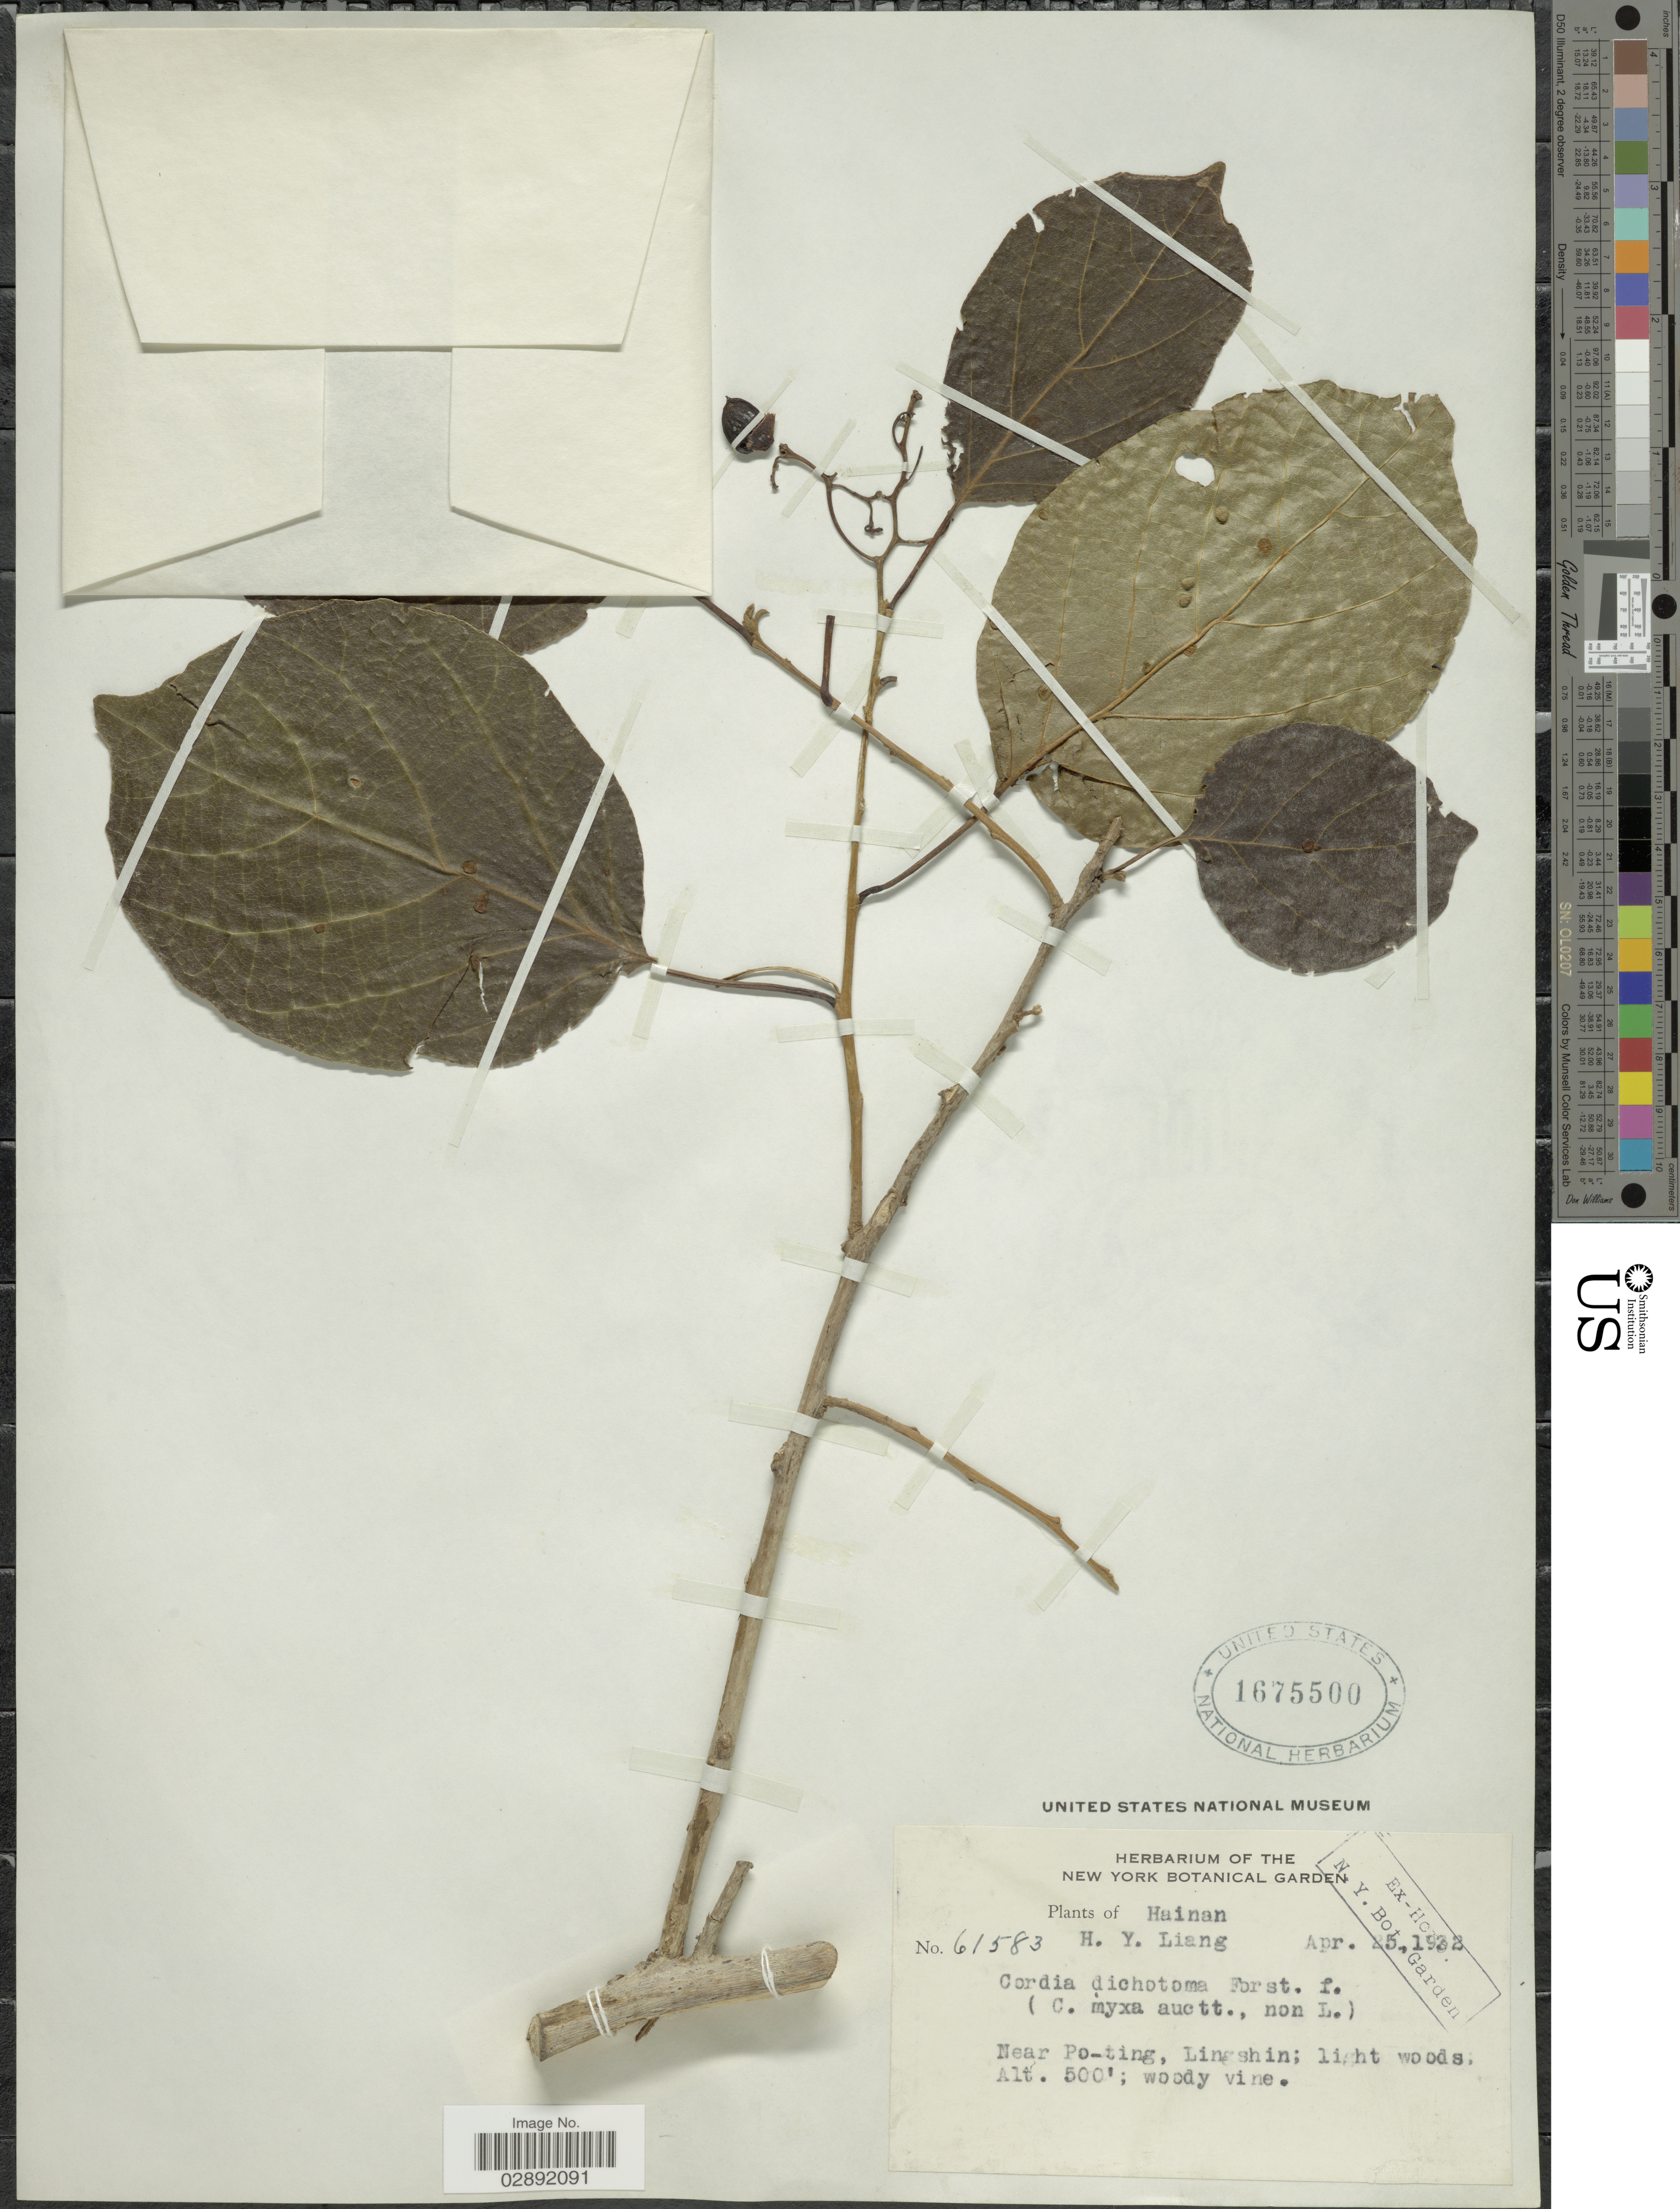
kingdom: Plantae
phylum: Tracheophyta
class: Magnoliopsida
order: Boraginales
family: Cordiaceae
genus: Cordia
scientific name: Cordia dichotoma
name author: G. Forst.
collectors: H. Y. Liang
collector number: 61583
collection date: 1932-04-25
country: China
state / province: Hainan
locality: Near Po-ting, Lingshin.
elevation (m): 152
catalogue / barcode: US 1675500